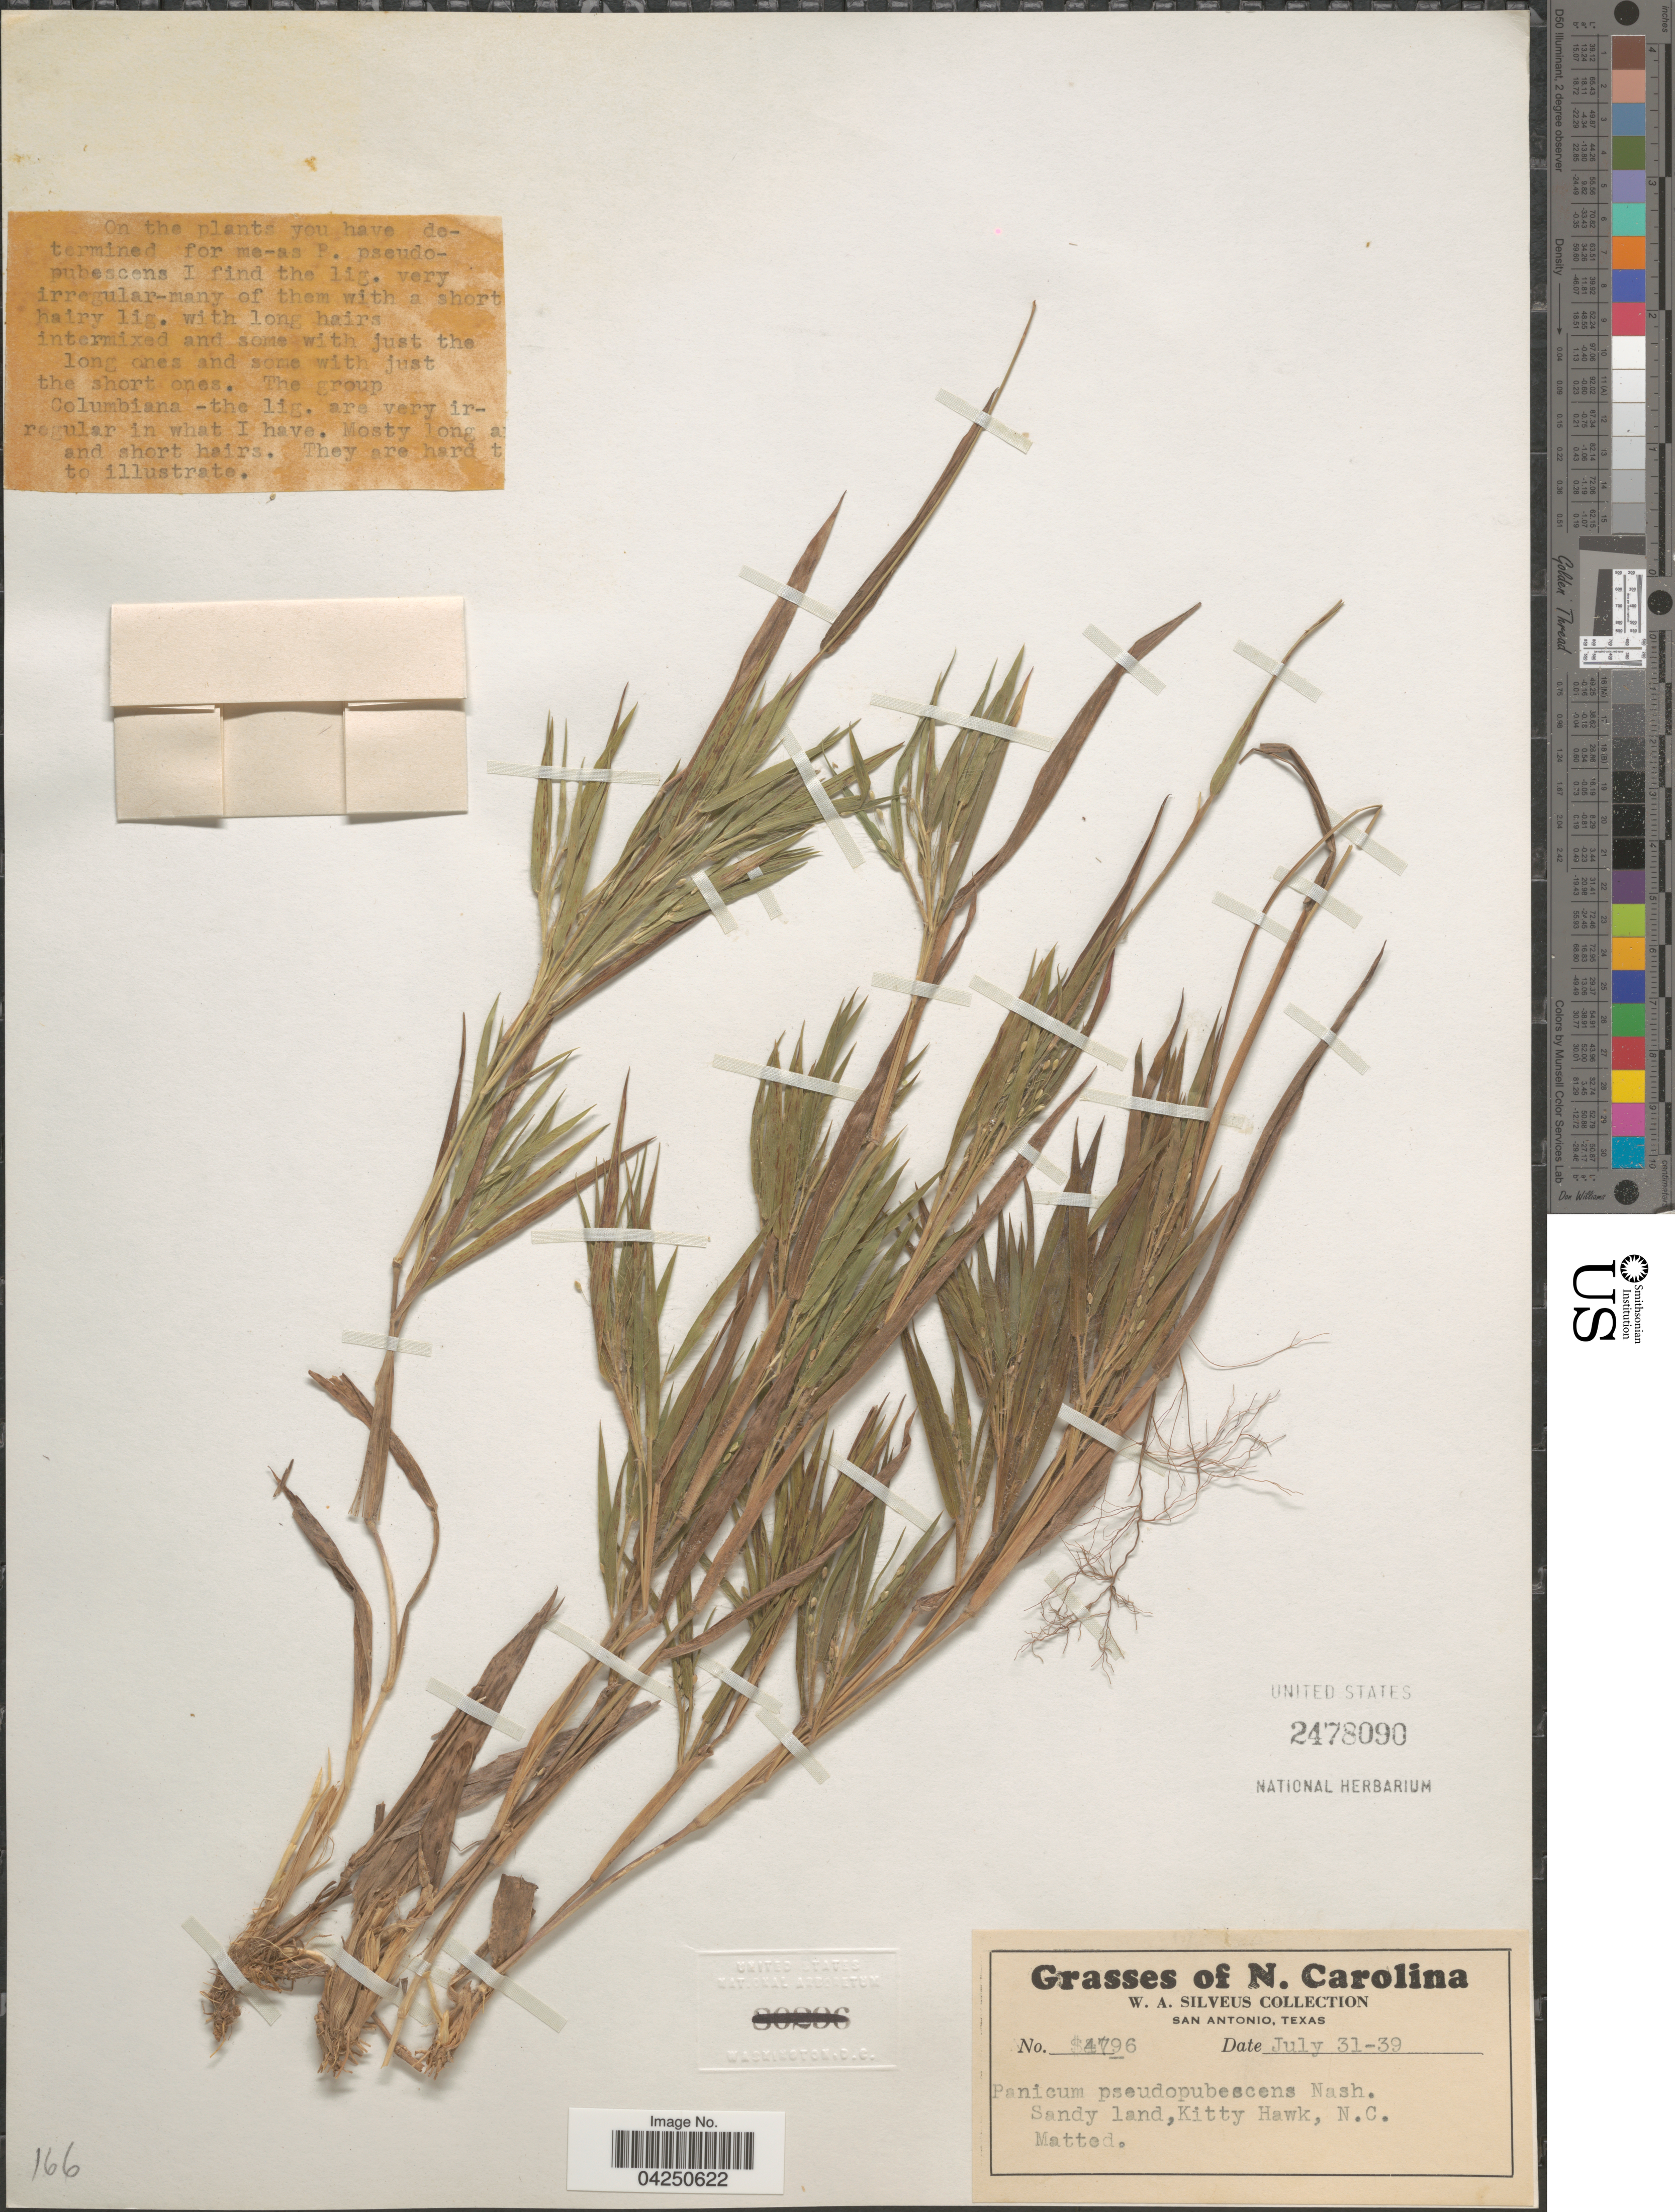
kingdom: Plantae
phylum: Tracheophyta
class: Liliopsida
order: Poales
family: Poaceae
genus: Dichanthelium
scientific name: Dichanthelium acuminatum var. acuminatum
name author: (Sw.) Gould & C.A. Clark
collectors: W. Silveus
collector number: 4796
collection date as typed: Transcribed d/m/y: 31/7/39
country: United States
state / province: North Carolina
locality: Sandy land, Kitty Hawk, Matted.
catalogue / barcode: US 2478090